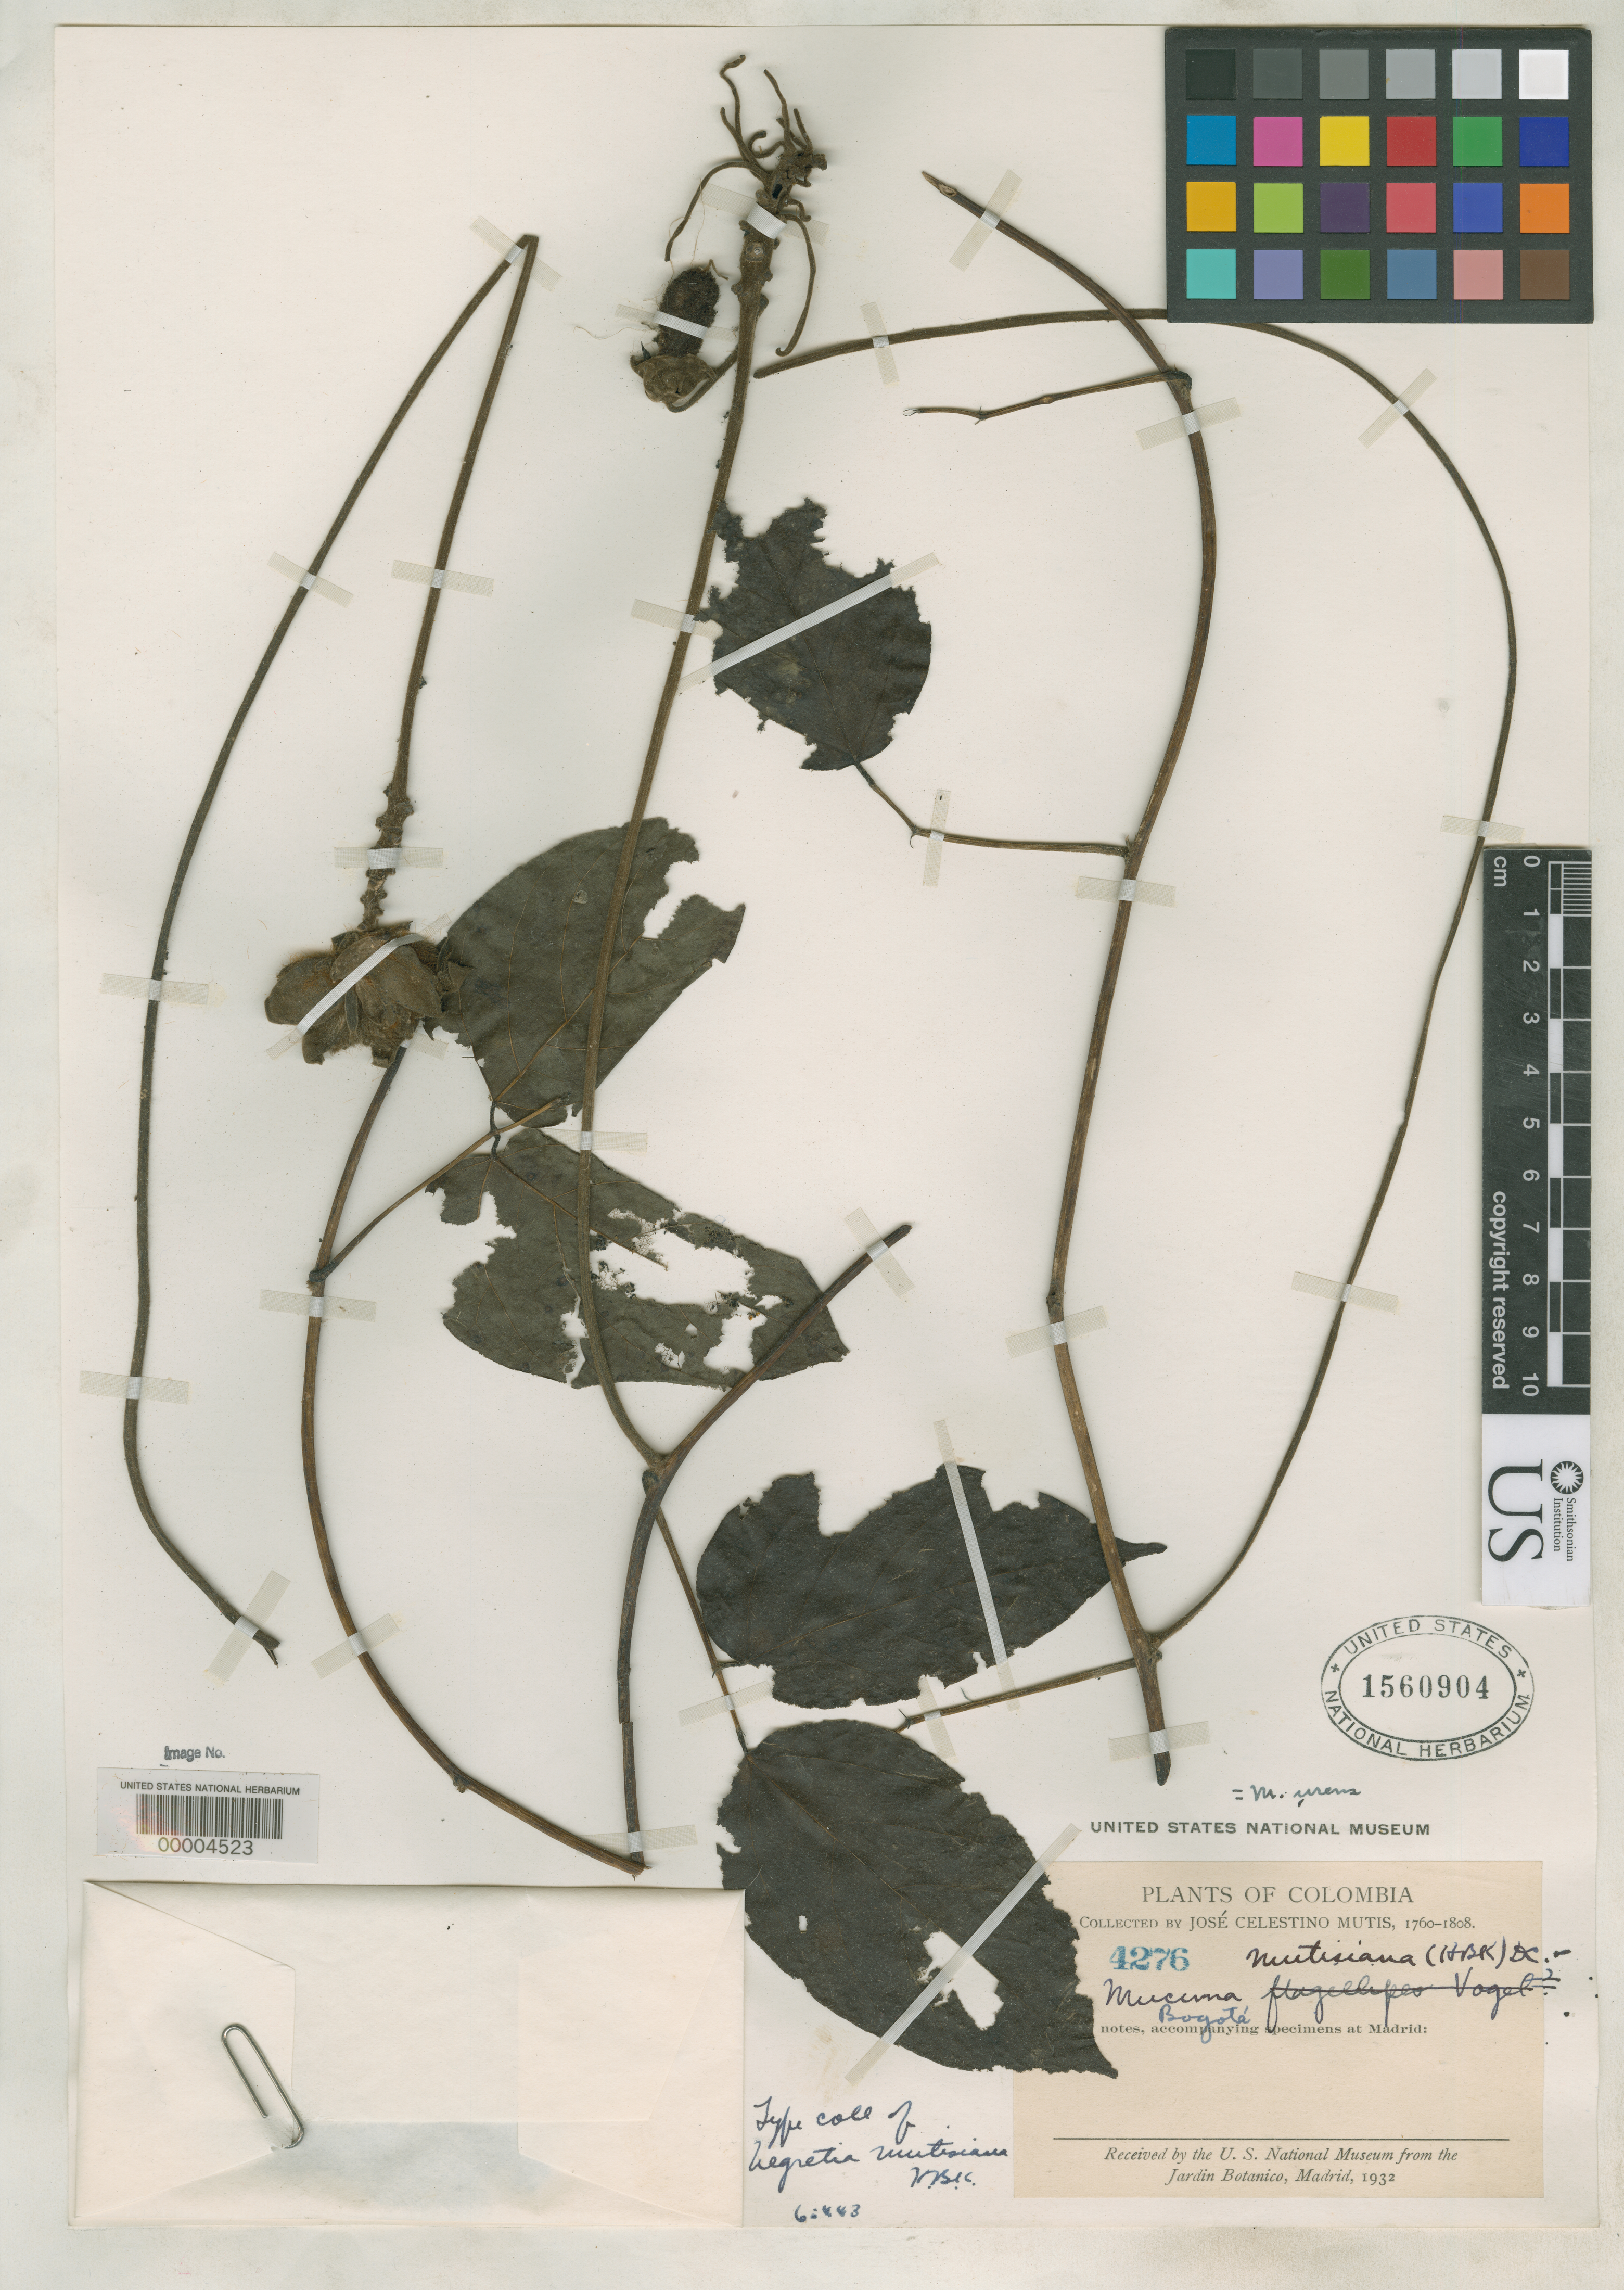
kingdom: Plantae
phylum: Tracheophyta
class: Magnoliopsida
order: Fabales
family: Fabaceae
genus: Negretia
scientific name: Negretia mutisiana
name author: Kunth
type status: Type Fragment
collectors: J. C. B. Mutis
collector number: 4276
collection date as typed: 1760 to -- --- 1808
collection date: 1760/1808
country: Colombia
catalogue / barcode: US 1560904